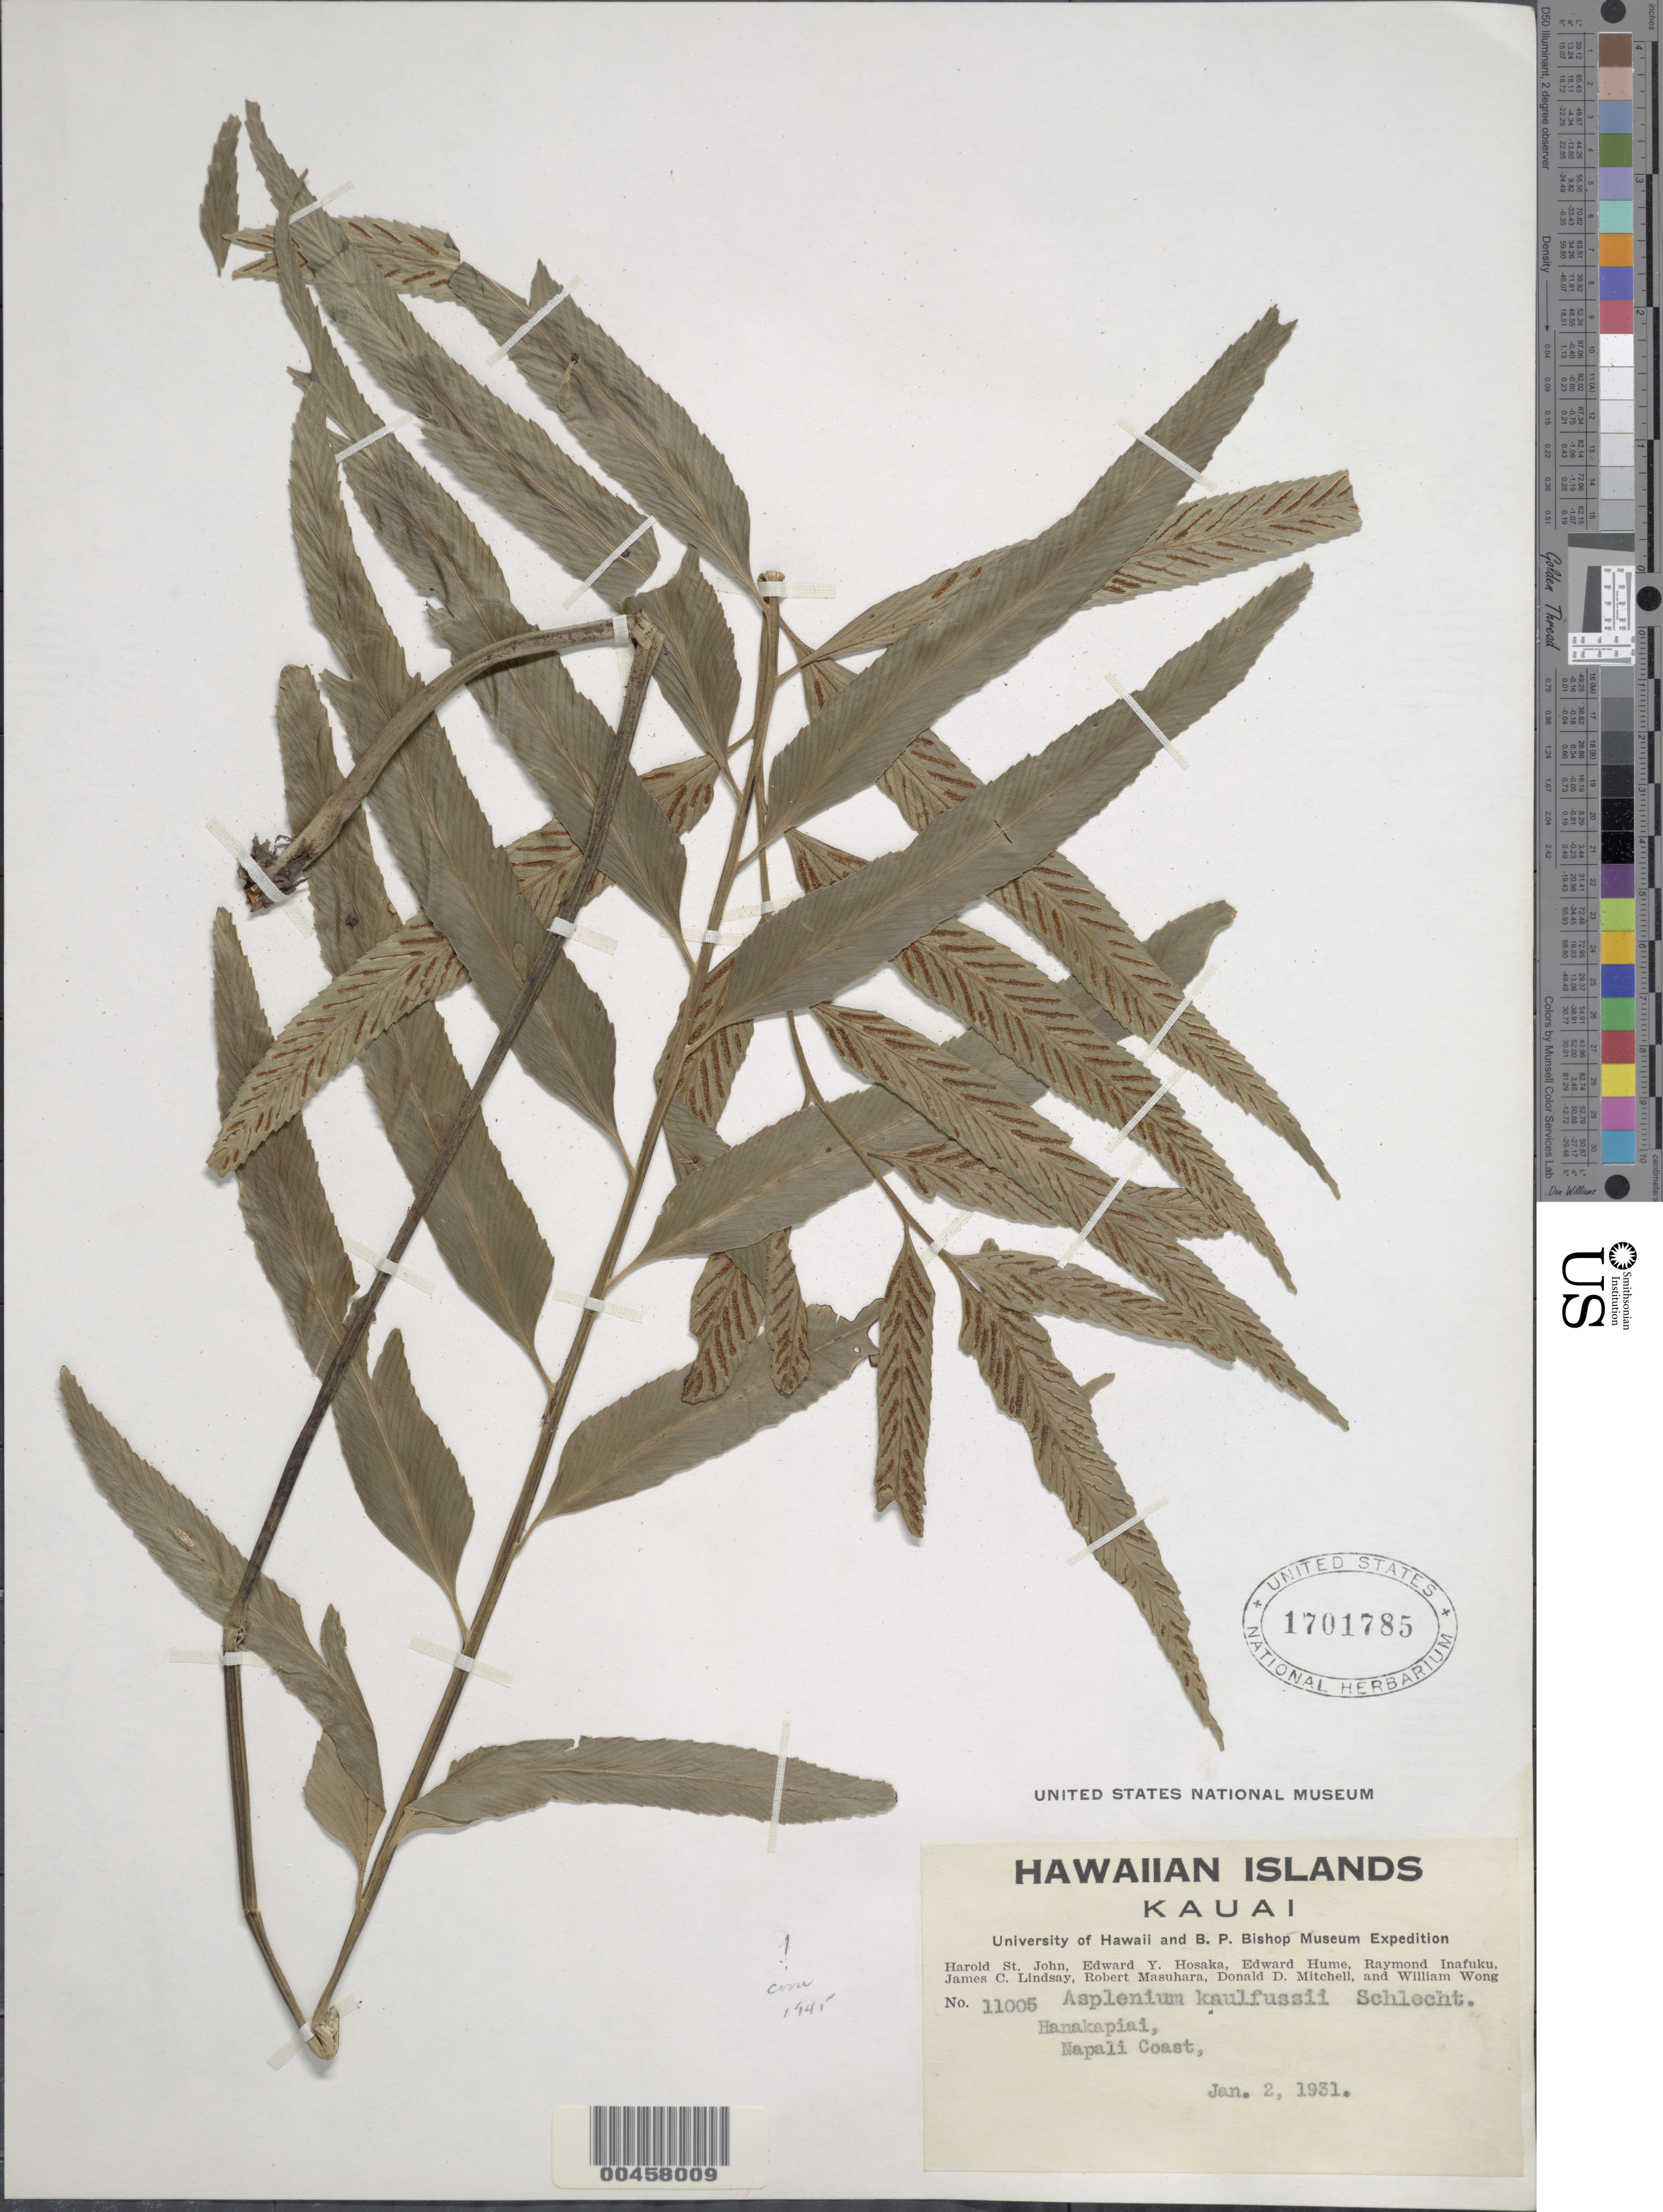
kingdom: Plantae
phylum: Tracheophyta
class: Polypodiopsida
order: Polypodiales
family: Aspleniaceae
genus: Asplenium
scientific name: Asplenium kaulfussii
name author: Schltdl.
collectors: H. St. John, E. Y. Hosaka, E. Hume & R. Inafuku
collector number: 11005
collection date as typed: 2 Jan 1931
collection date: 1931-01-02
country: United States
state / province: Hawaii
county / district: Kauai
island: Kaua'i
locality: Hanakapiai, Napali Coast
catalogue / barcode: US 1701785